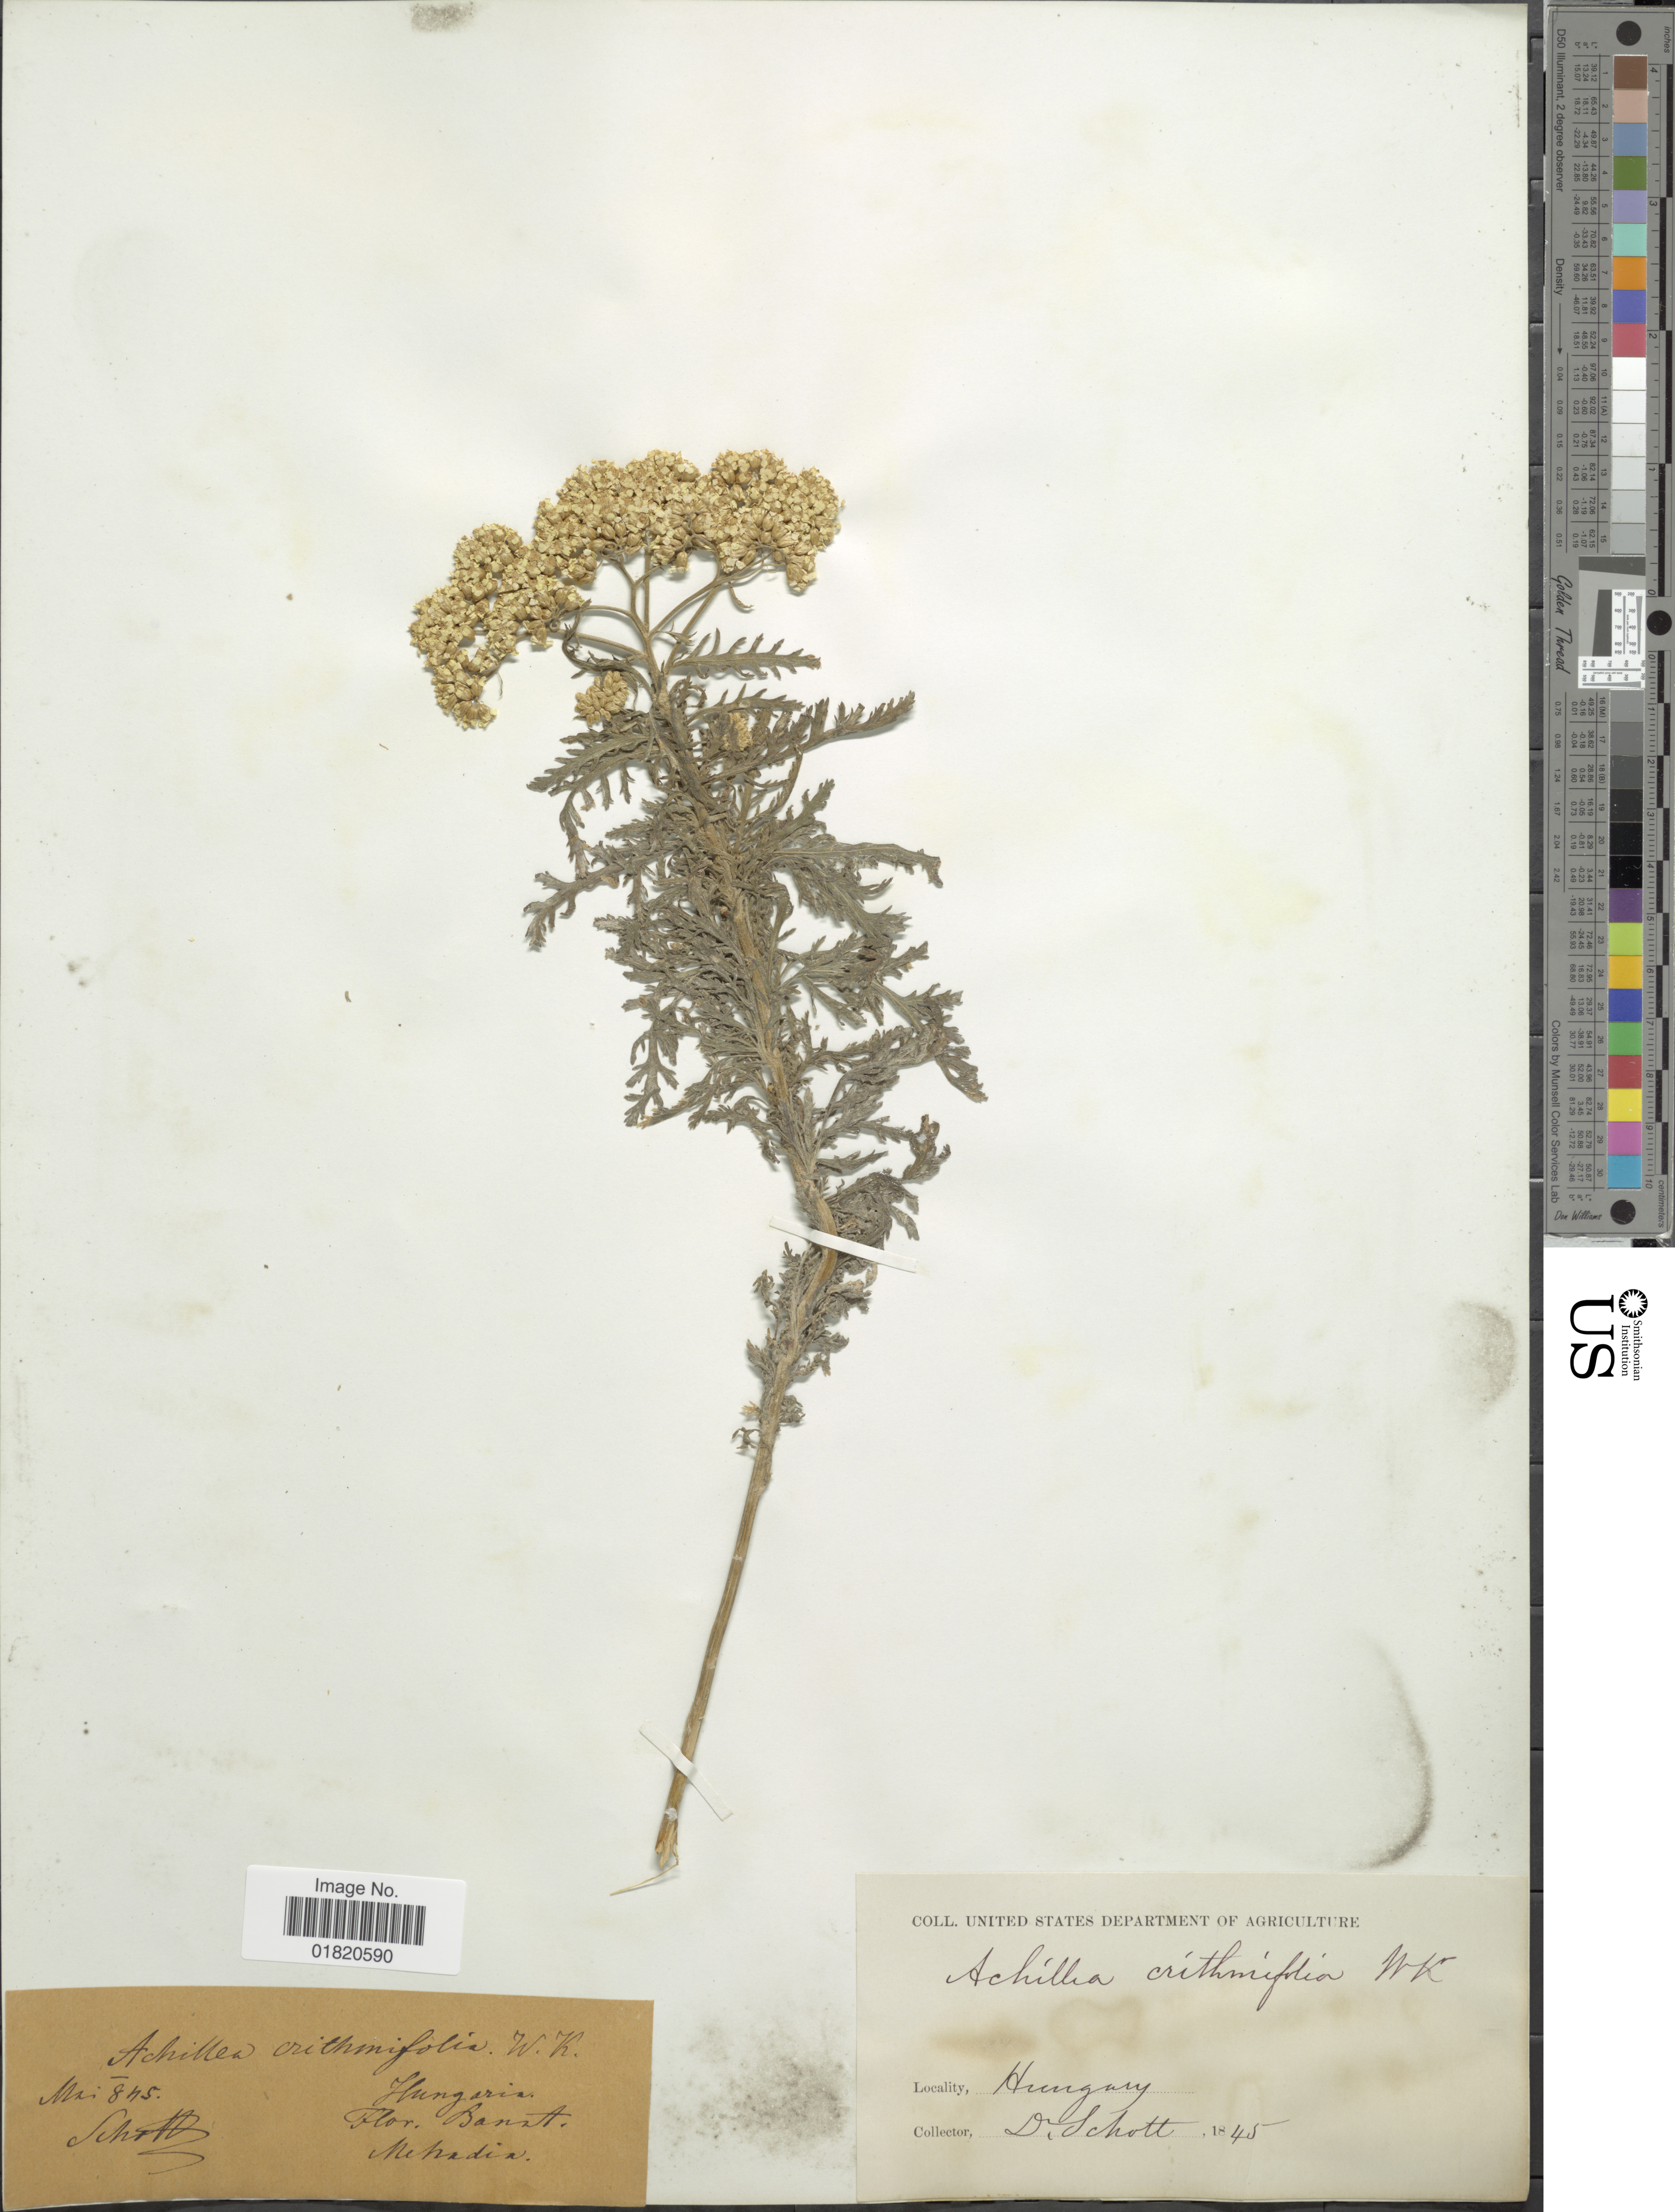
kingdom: Plantae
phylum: Tracheophyta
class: Magnoliopsida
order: Asterales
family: Asteraceae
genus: Achillea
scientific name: Achillea crithmifolia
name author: Waldst. & Kit.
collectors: Schott, --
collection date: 1845-03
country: Romania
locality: Flor. Banat, Mehadia